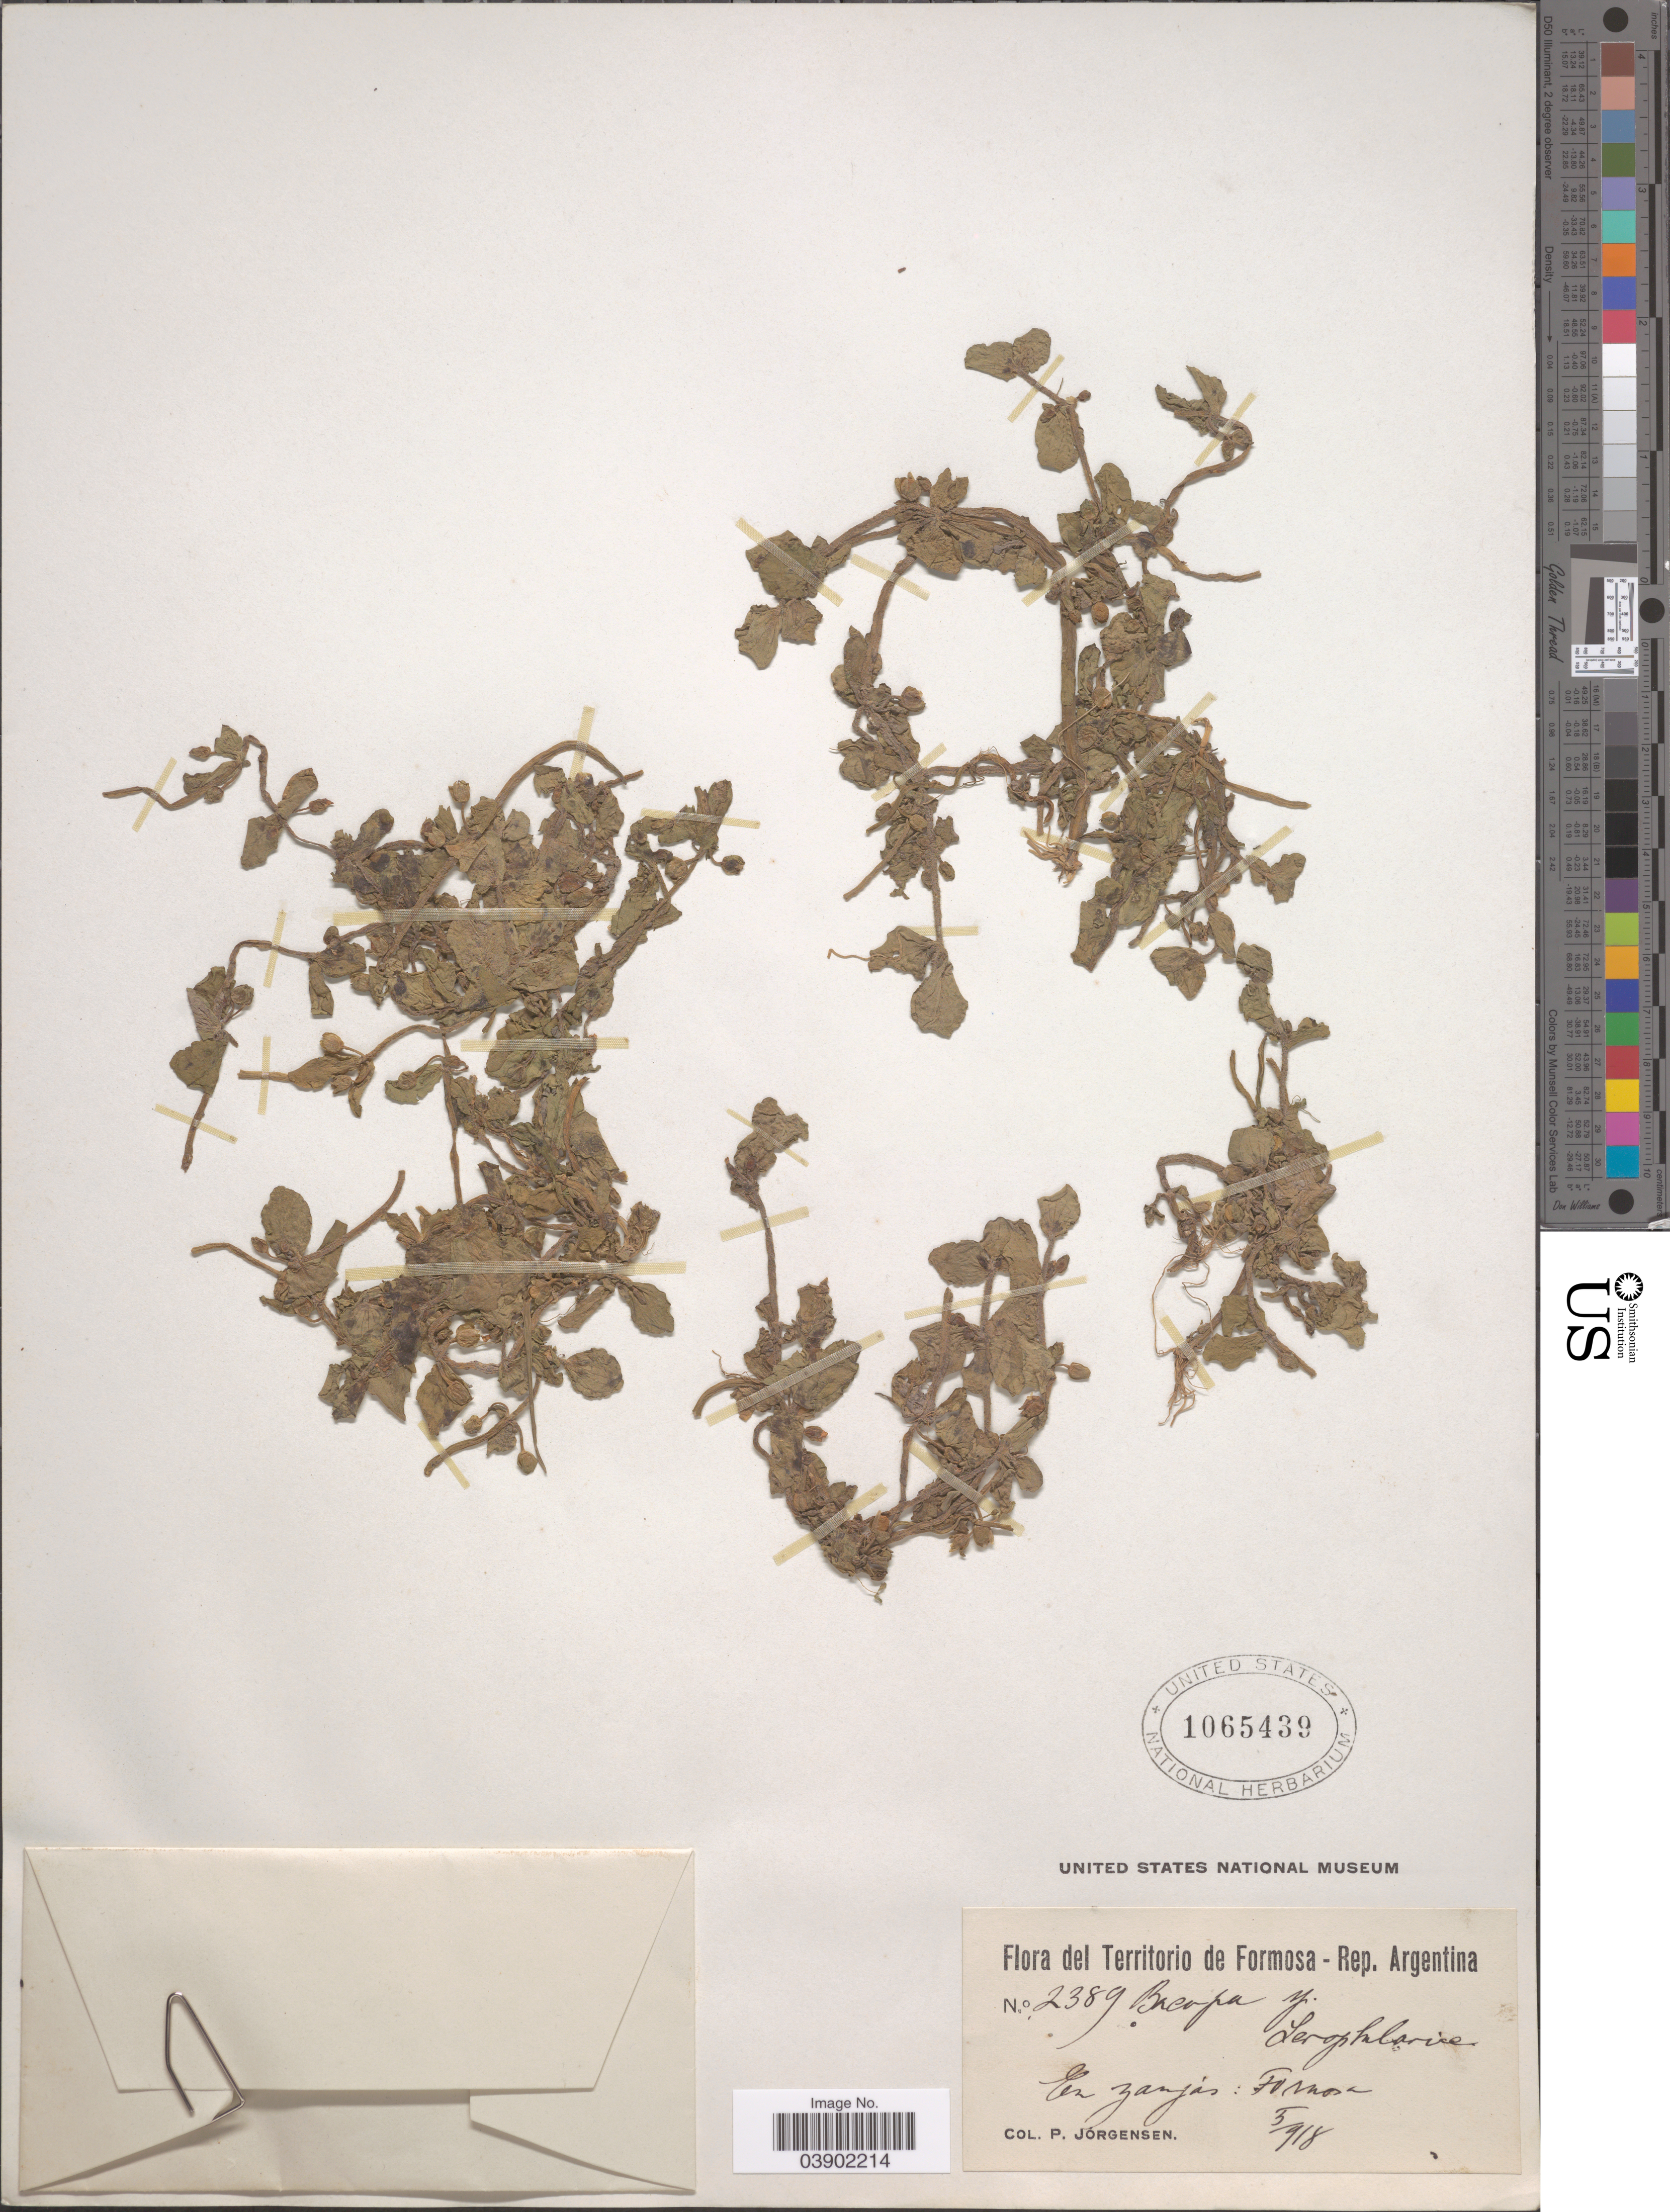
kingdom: Plantae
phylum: Tracheophyta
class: Magnoliopsida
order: Lamiales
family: Plantaginaceae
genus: Bacopa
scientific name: Bacopa sp.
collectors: P. Jörgensen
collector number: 2389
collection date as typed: Transcribed d/m/y: 5/9/18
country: Argentina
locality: Territorio de Formosa - Rep. Argentina. En zanjas: Formosa.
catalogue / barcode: US 1065439